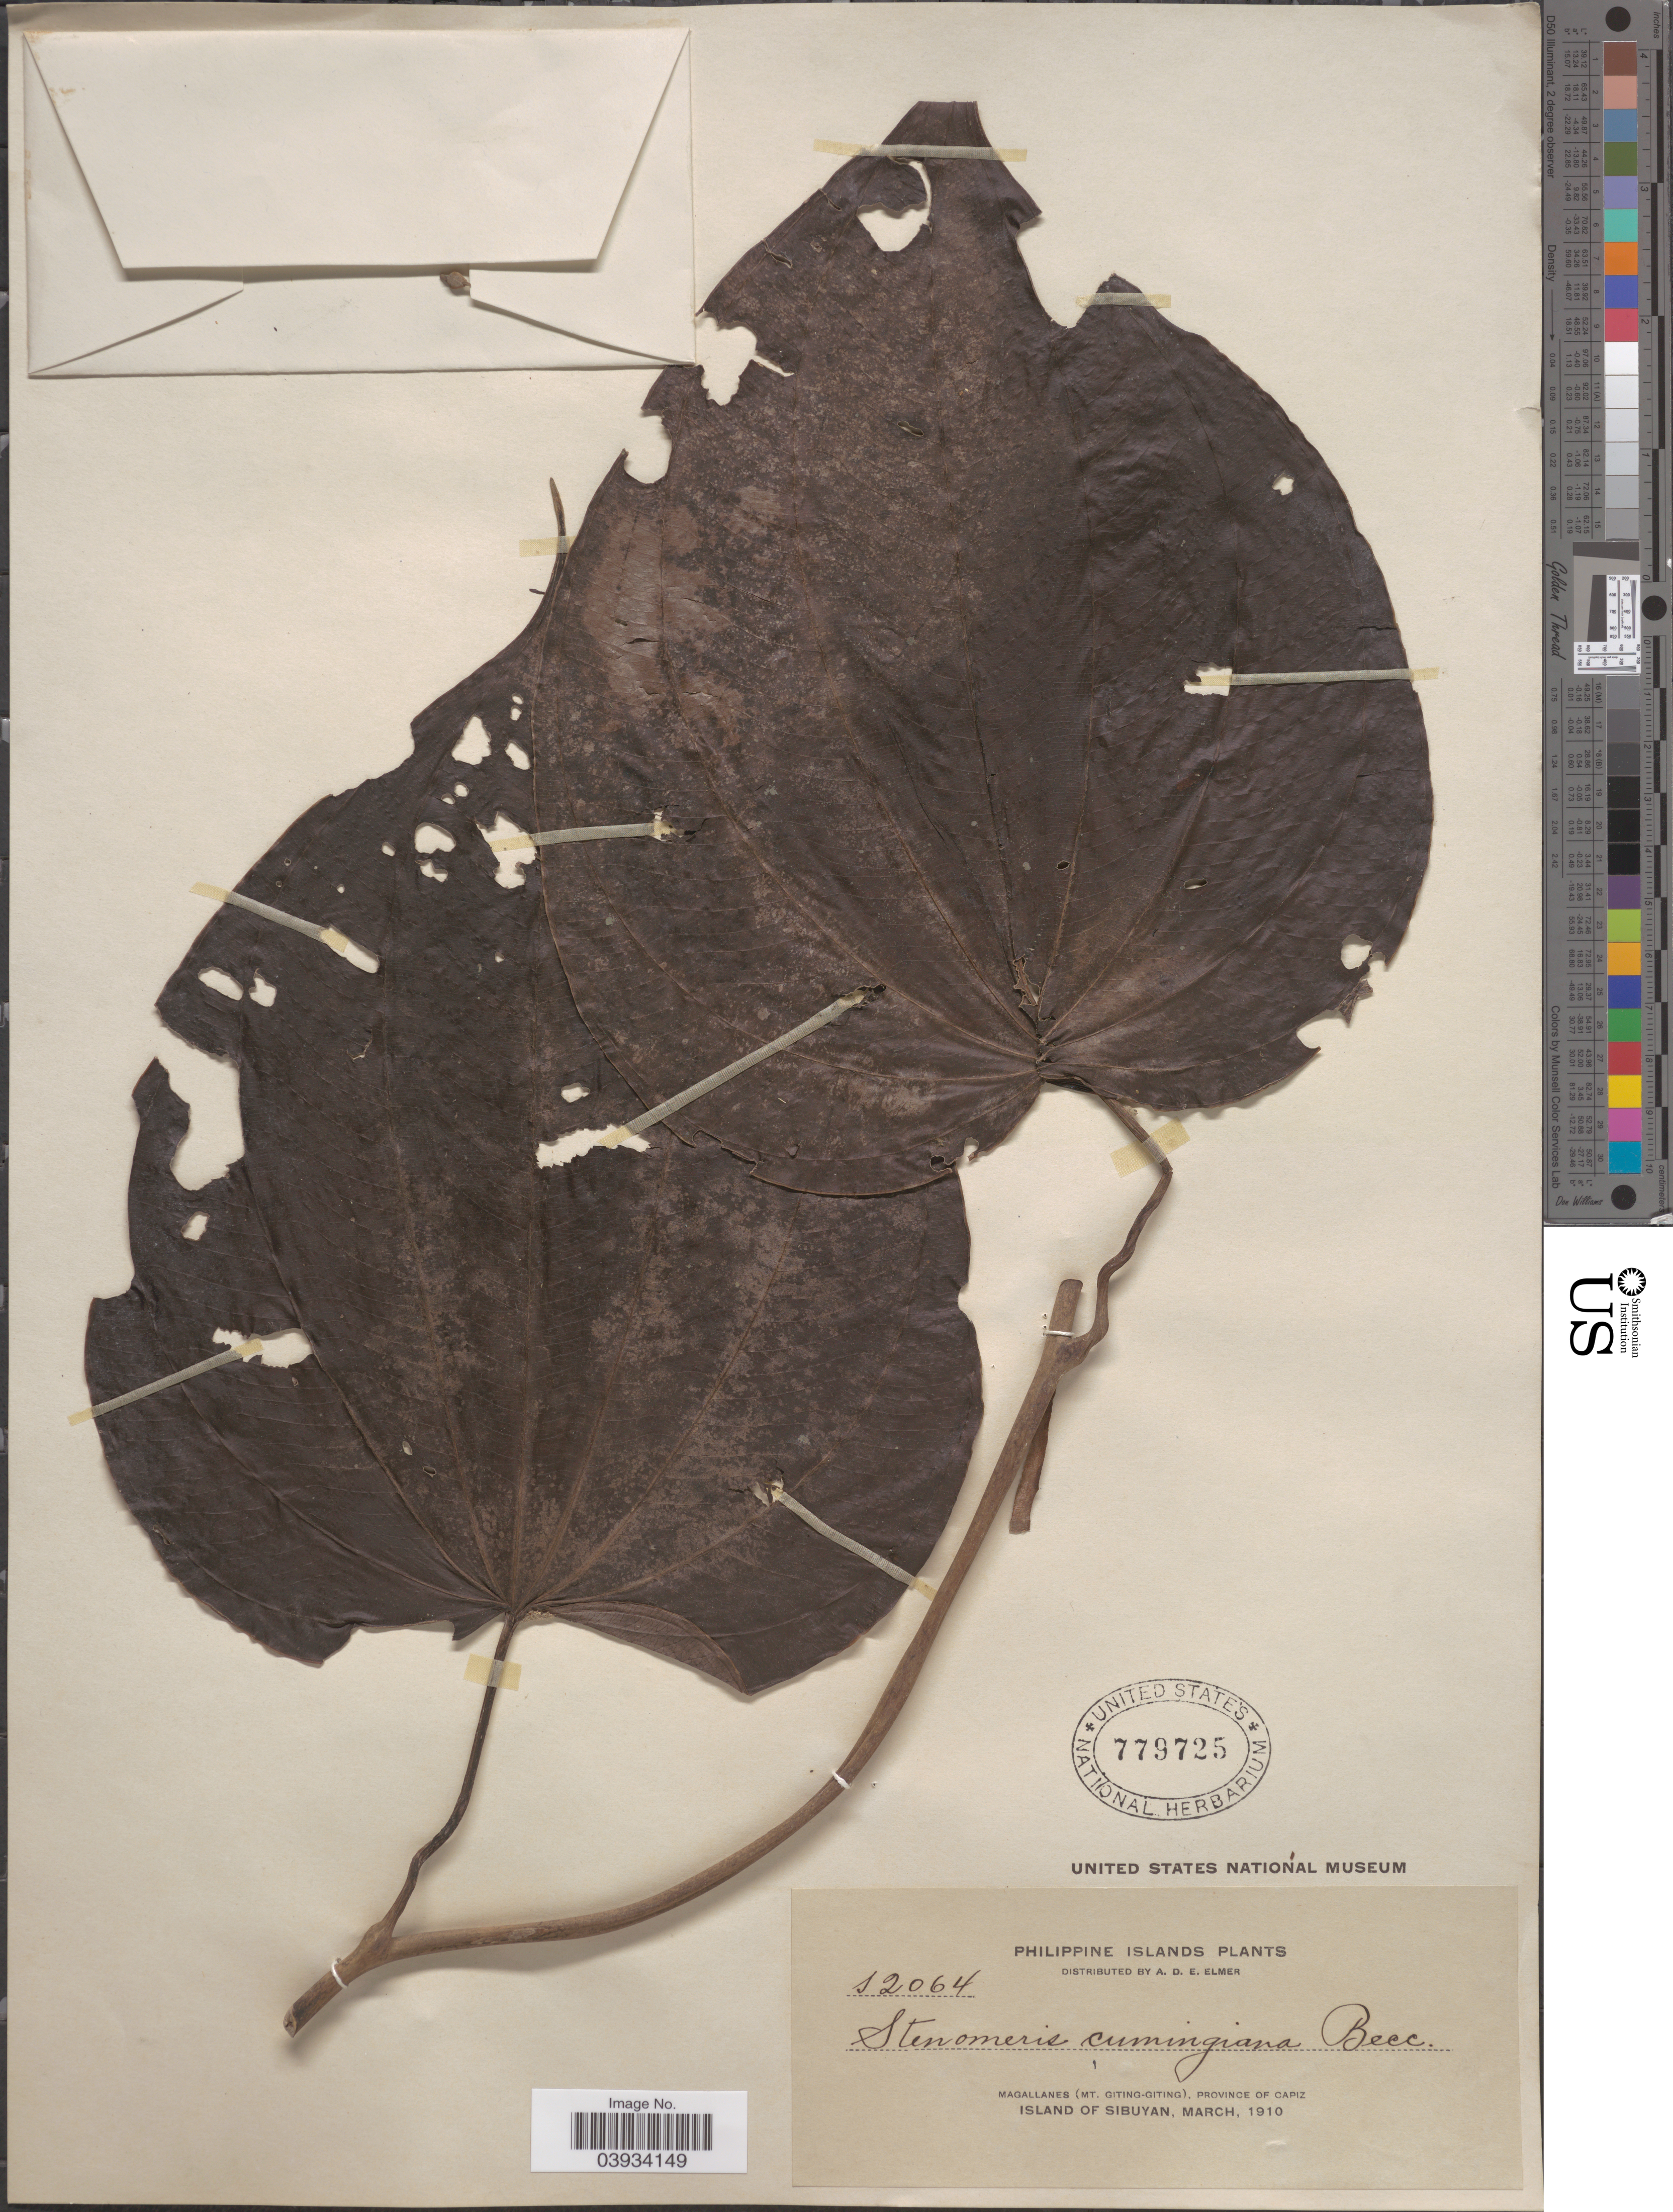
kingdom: Plantae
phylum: Tracheophyta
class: Liliopsida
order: Dioscoreales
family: Dioscoreaceae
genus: Stenomeris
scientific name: Stenomeris cumingiana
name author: Becc.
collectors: A. D. E. Elmer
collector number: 12064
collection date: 1910-03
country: Philippines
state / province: Western Visayas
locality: Magallanes (Mt. Giting-Giting), Province of Capiz. Island of Sibuyan.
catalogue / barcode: US 779725